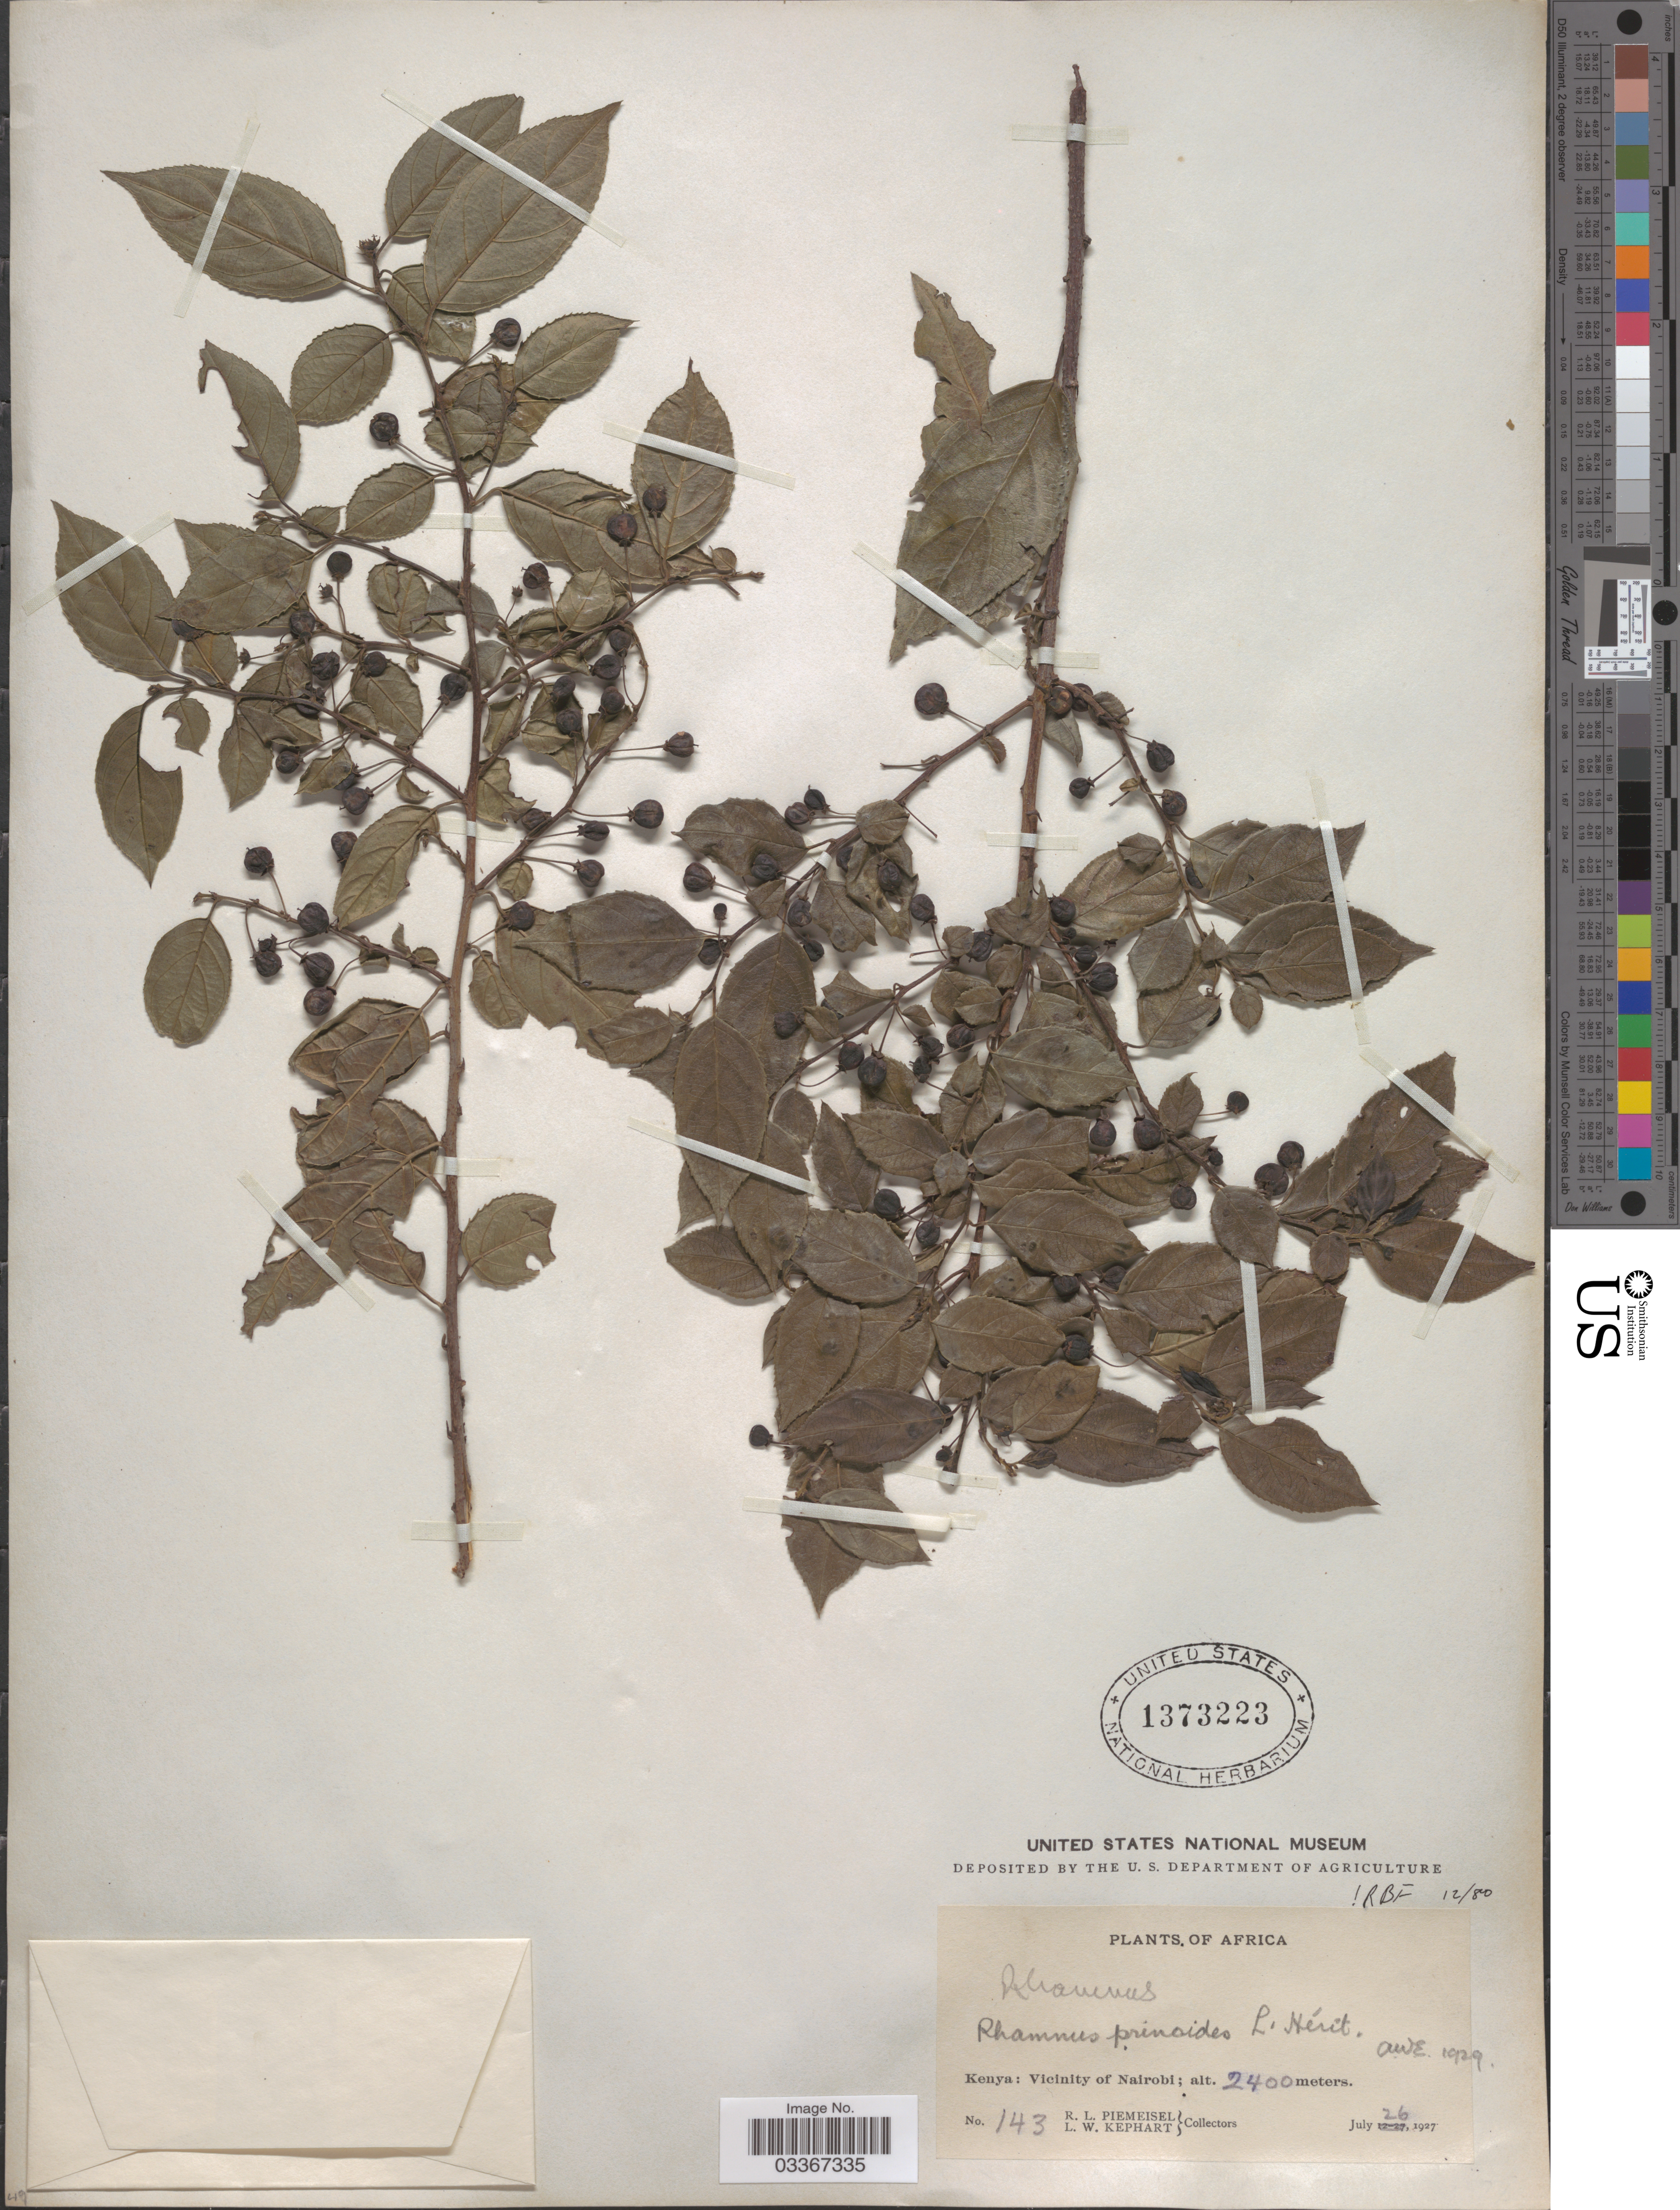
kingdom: Plantae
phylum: Tracheophyta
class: Magnoliopsida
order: Rosales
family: Rhamnaceae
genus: Rhamnus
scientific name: Rhamnus prinoides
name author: L'Hér.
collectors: R. L. Piemeisel & L. W. Kephart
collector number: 143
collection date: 1927-07-26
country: Kenya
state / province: Nairobi Area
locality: Africa. Vicinity of Nairobi.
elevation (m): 2400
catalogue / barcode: US 1373223